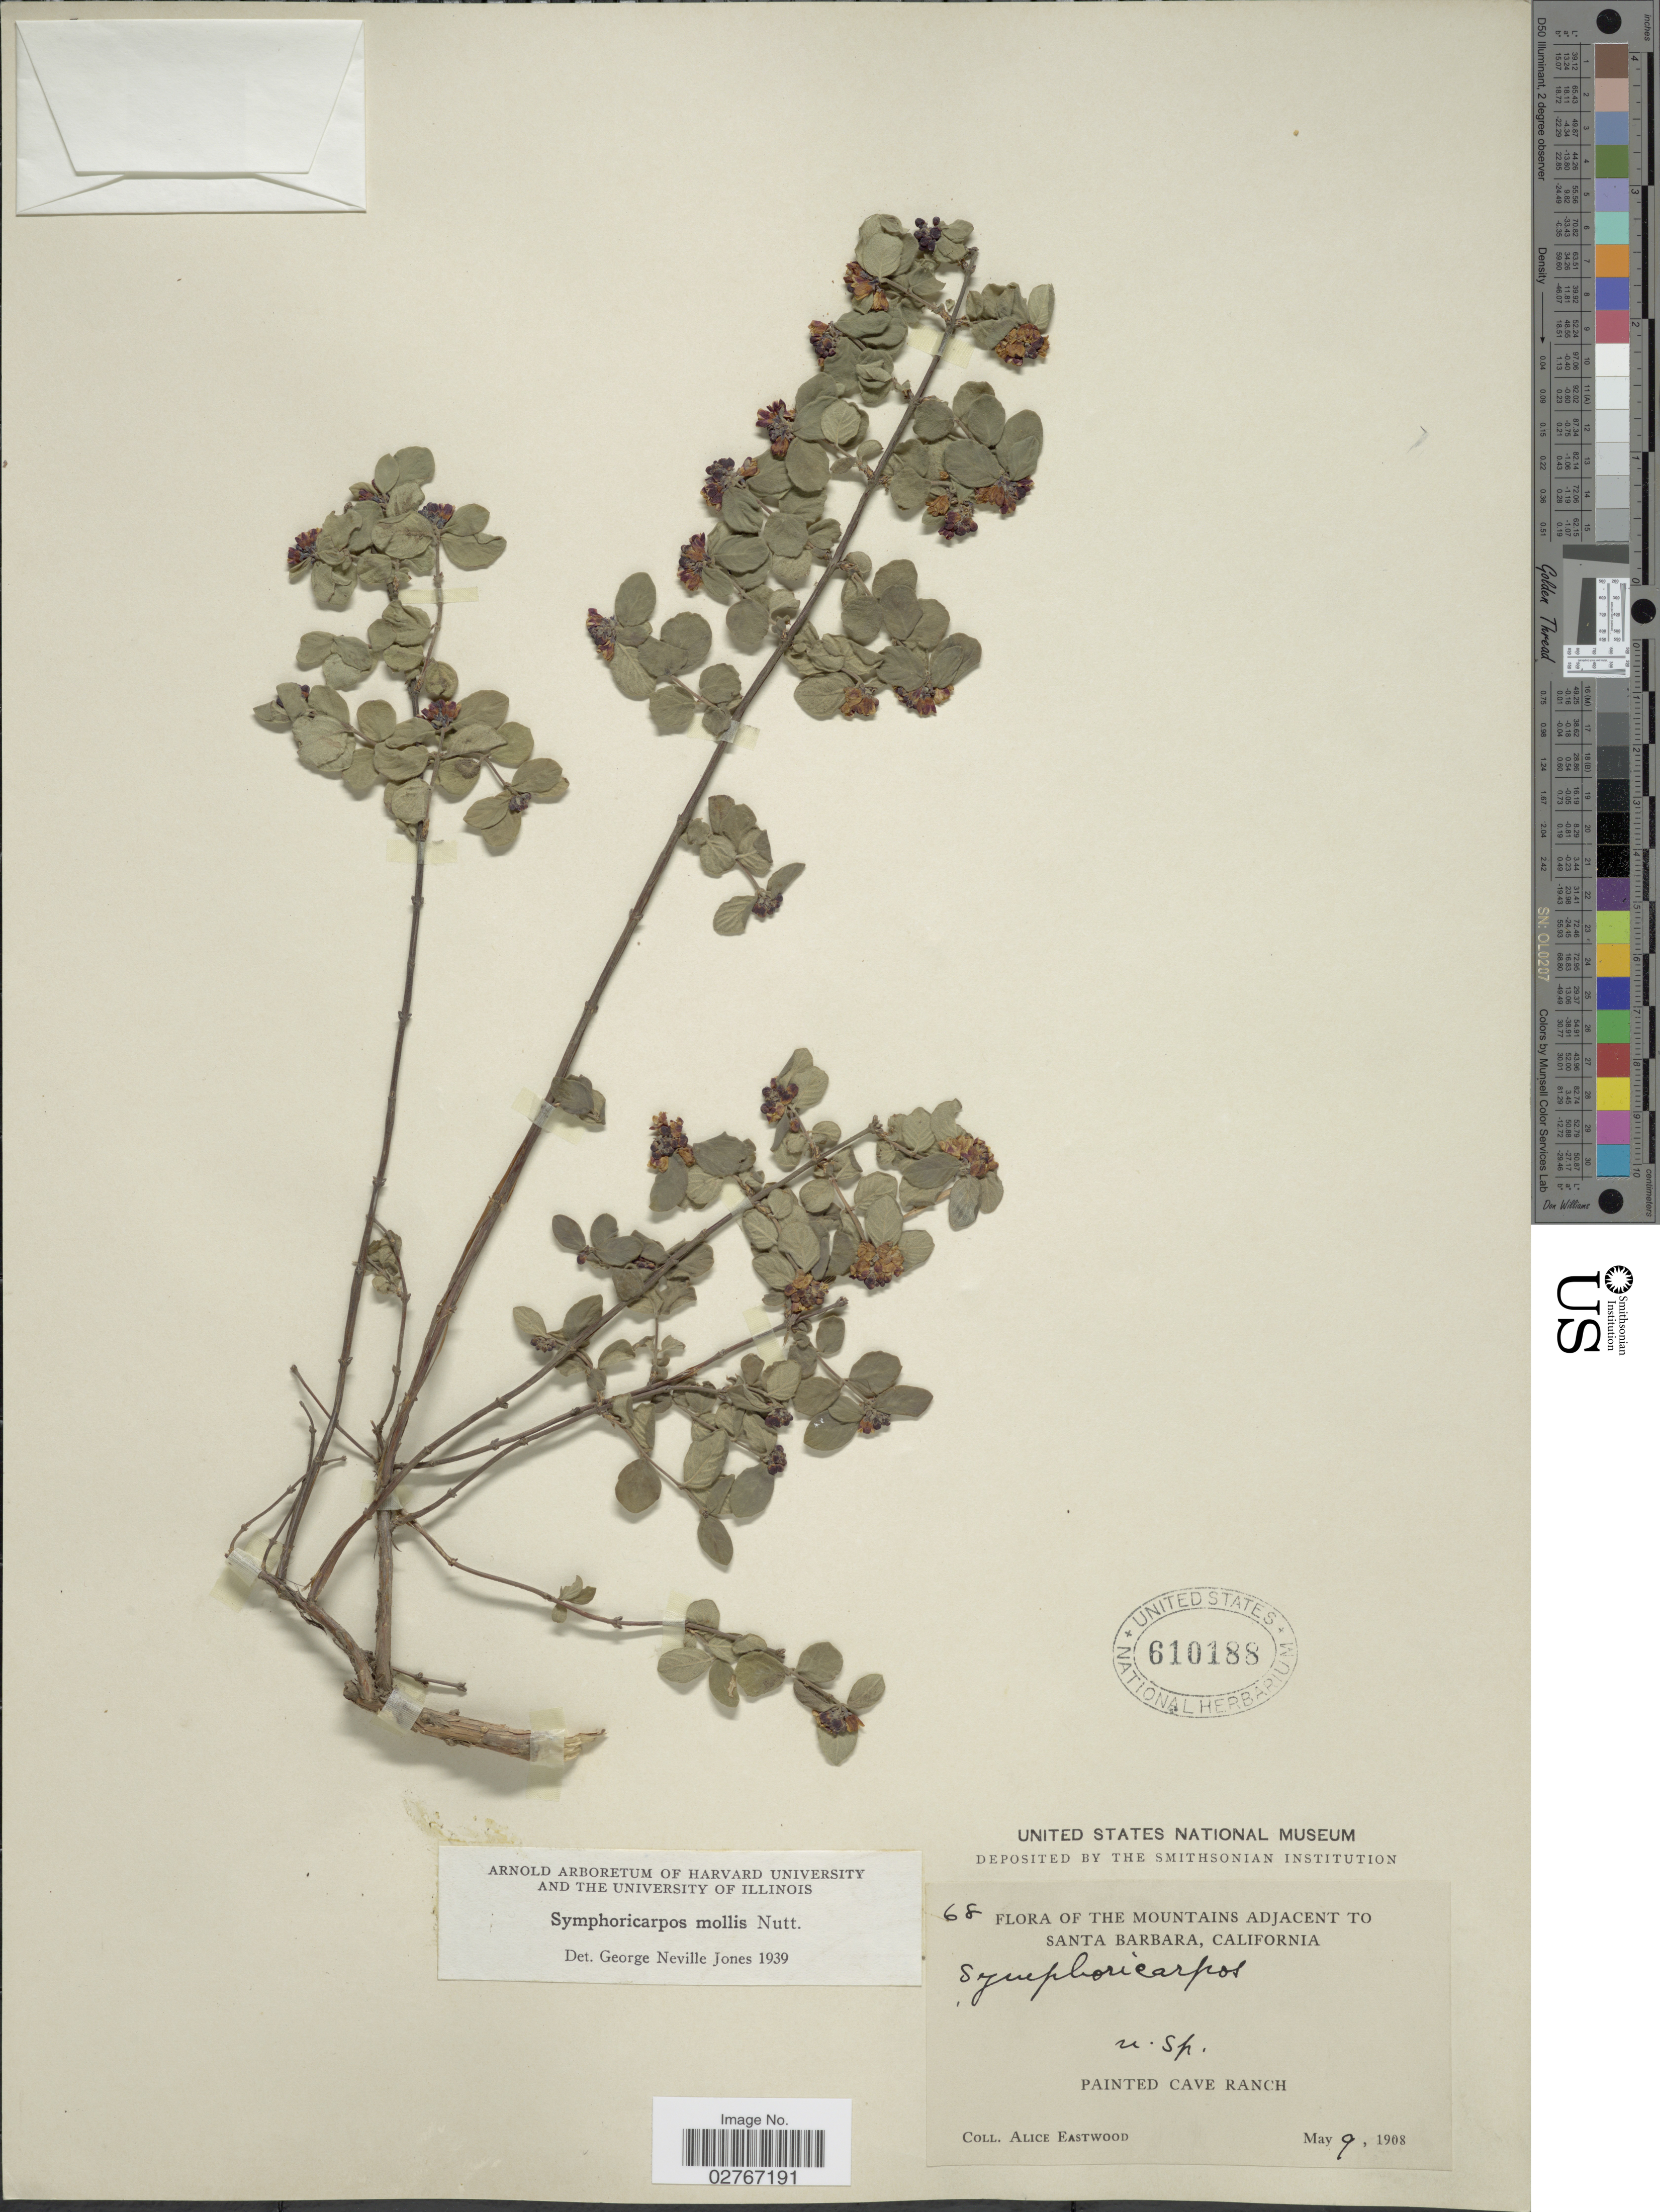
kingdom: Plantae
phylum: Tracheophyta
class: Magnoliopsida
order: Dipsacales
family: Caprifoliaceae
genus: Symphoricarpos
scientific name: Symphoricarpos mollis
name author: Nutt.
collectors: A. Eastwood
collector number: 68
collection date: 1908-05-09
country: United States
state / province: California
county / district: Santa Barbara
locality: The Mountains adjacent to Santa Barbara, Painted Cave Ranch.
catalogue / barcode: US 610188